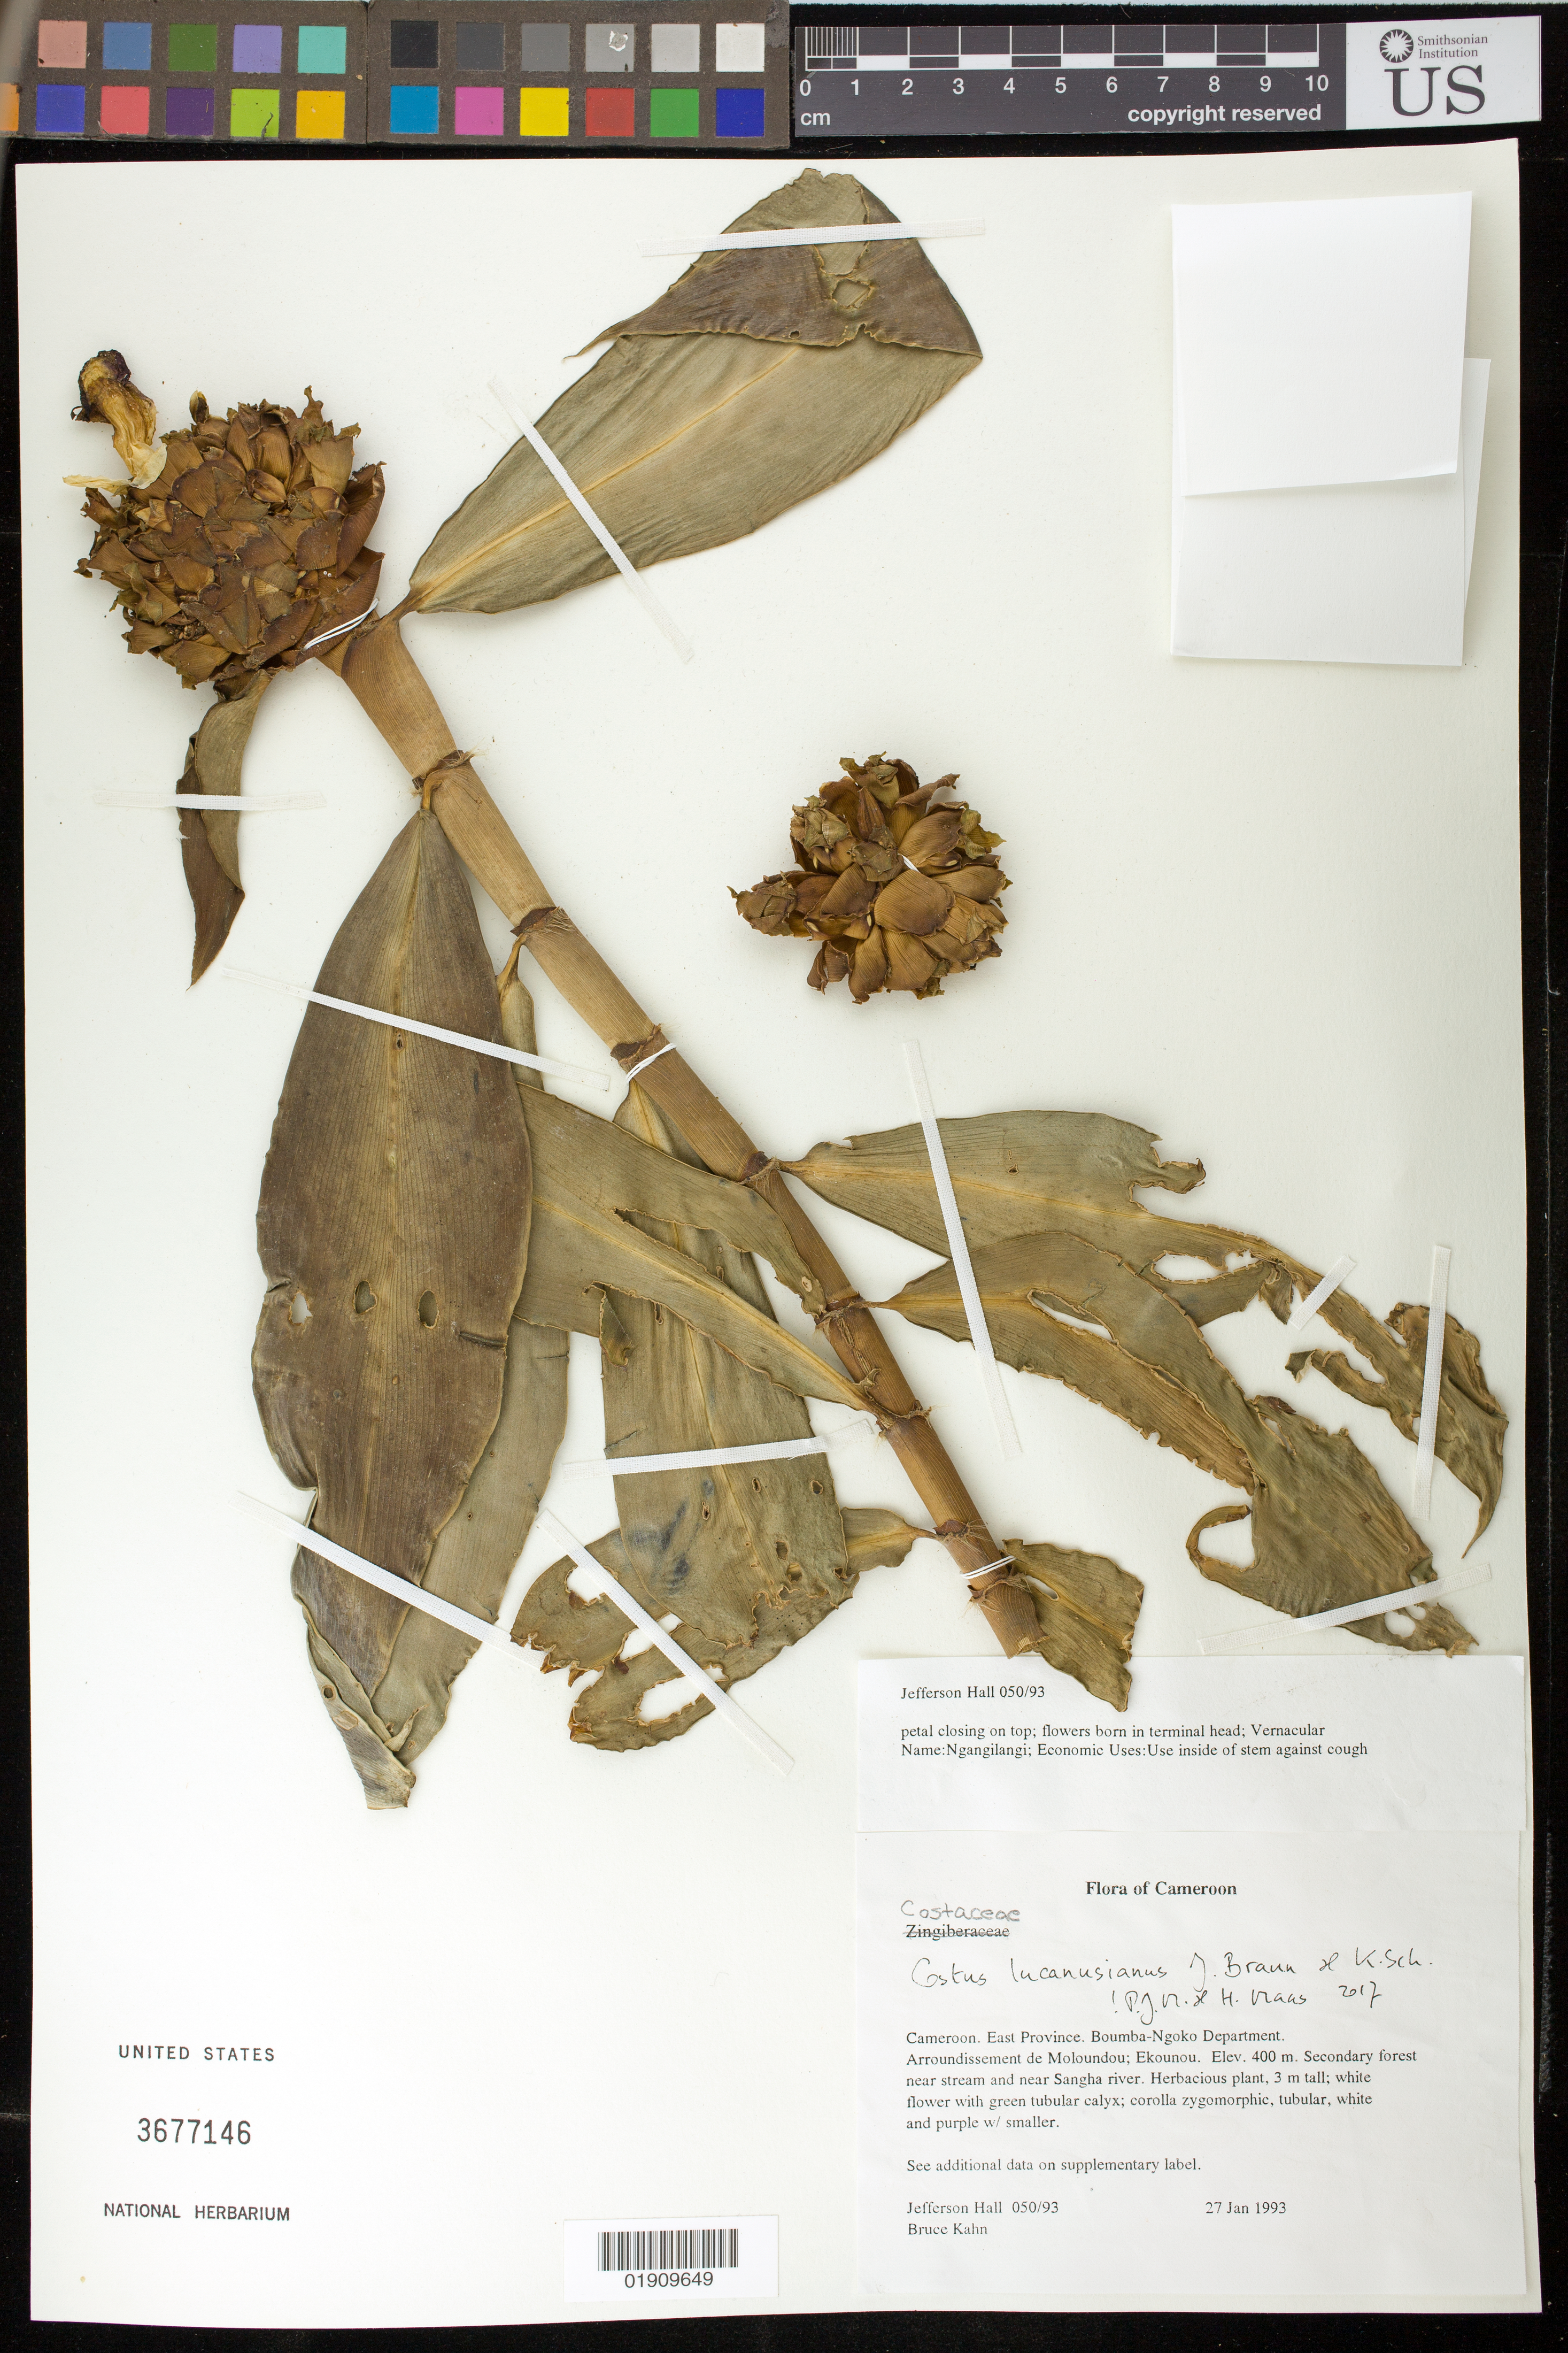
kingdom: Plantae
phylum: Tracheophyta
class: Liliopsida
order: Zingiberales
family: Costaceae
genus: Costus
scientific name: Costus lucanusianus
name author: J. Braun & K. Schum.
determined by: Maas, P. J.; Maas van de Kamer, H.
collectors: J. Hall & B. Kahn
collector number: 050/93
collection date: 1993-01-27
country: Cameroon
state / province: Est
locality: Boumba-Ngoko Department. Boumba-Ngoko Department. Arroundissement de Moloundou; Ekounou.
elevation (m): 400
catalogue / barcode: US 3677146